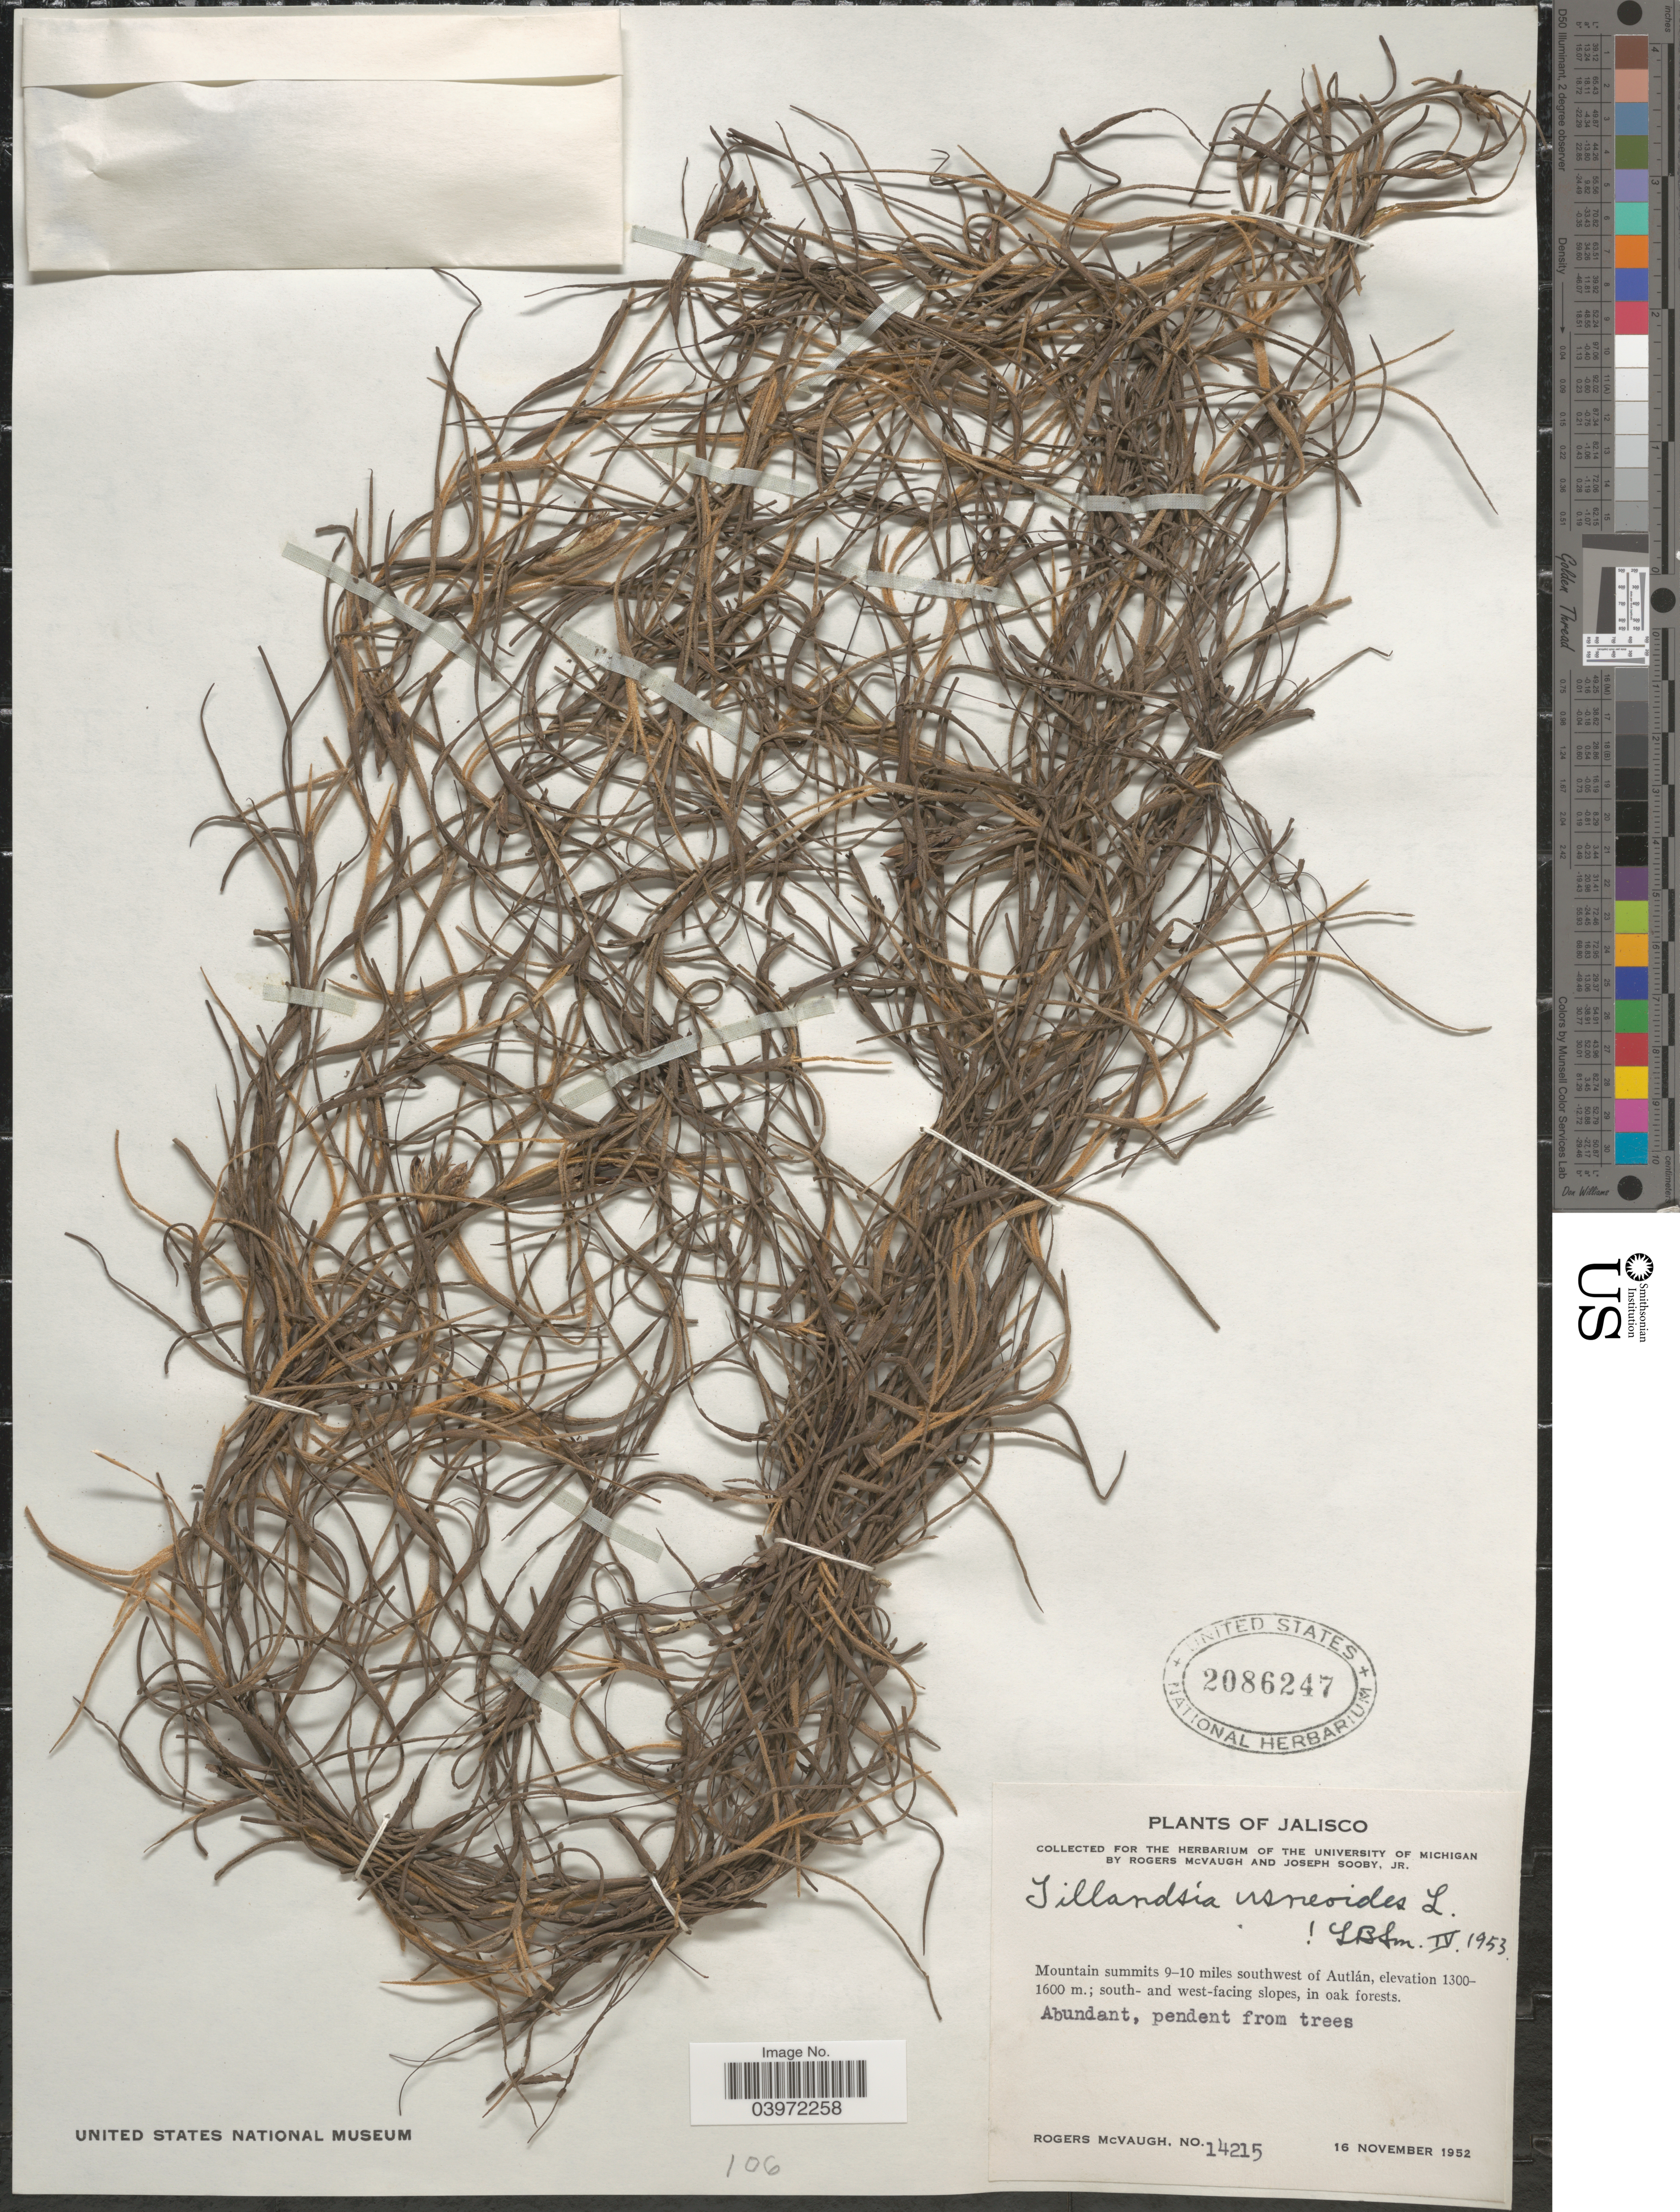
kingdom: Plantae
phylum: Tracheophyta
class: Liliopsida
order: Poales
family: Bromeliaceae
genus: Tillandsia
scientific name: Tillandsia usneoides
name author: (L.) L.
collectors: R. McVaugh & J. Sooby Jr.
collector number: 14215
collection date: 1952-11-16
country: Mexico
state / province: Jalisco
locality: Mountain summits 9-10 miles southwest of Autlán, south- and west-facing slopes, in oak forests.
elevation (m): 1300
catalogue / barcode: US 2086247